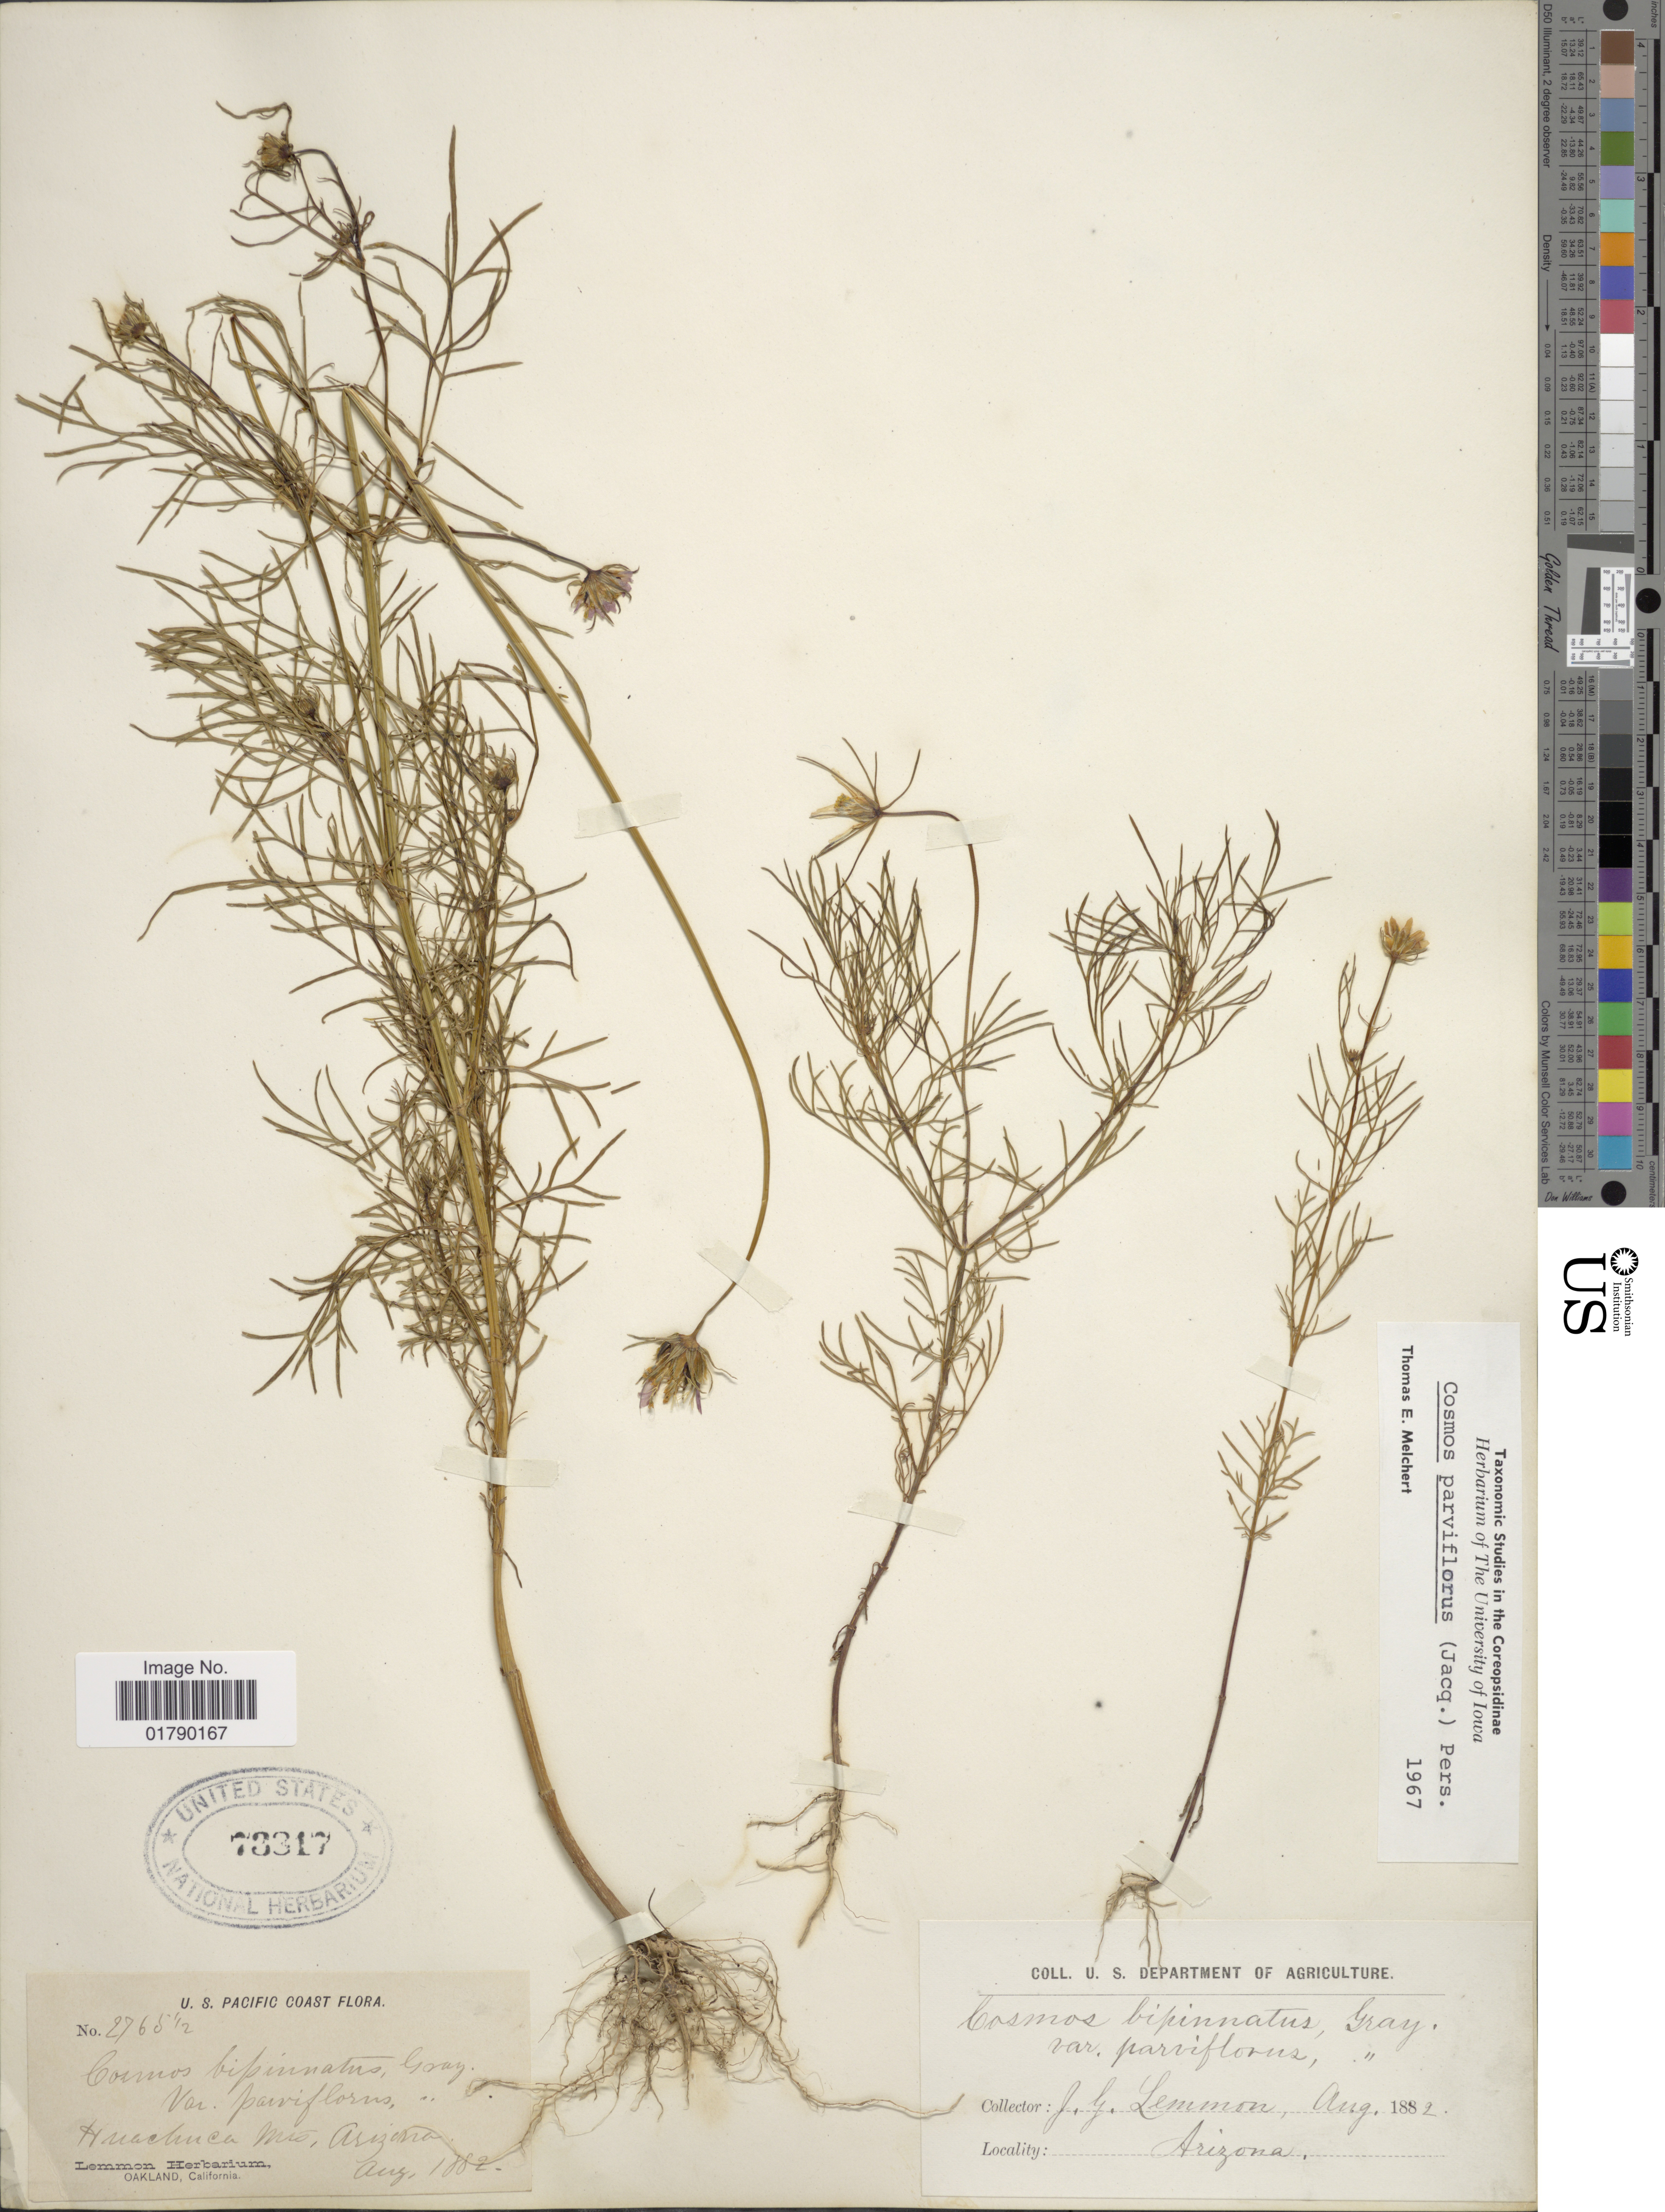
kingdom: Plantae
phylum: Tracheophyta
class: Magnoliopsida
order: Asterales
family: Asteraceae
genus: Cosmos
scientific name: Cosmos parviflorus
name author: (Jacq.) Pers.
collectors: J. Lemmon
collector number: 2765½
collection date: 1882-08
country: United States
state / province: Arizona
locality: Huachuca Mts.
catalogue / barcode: US 73317